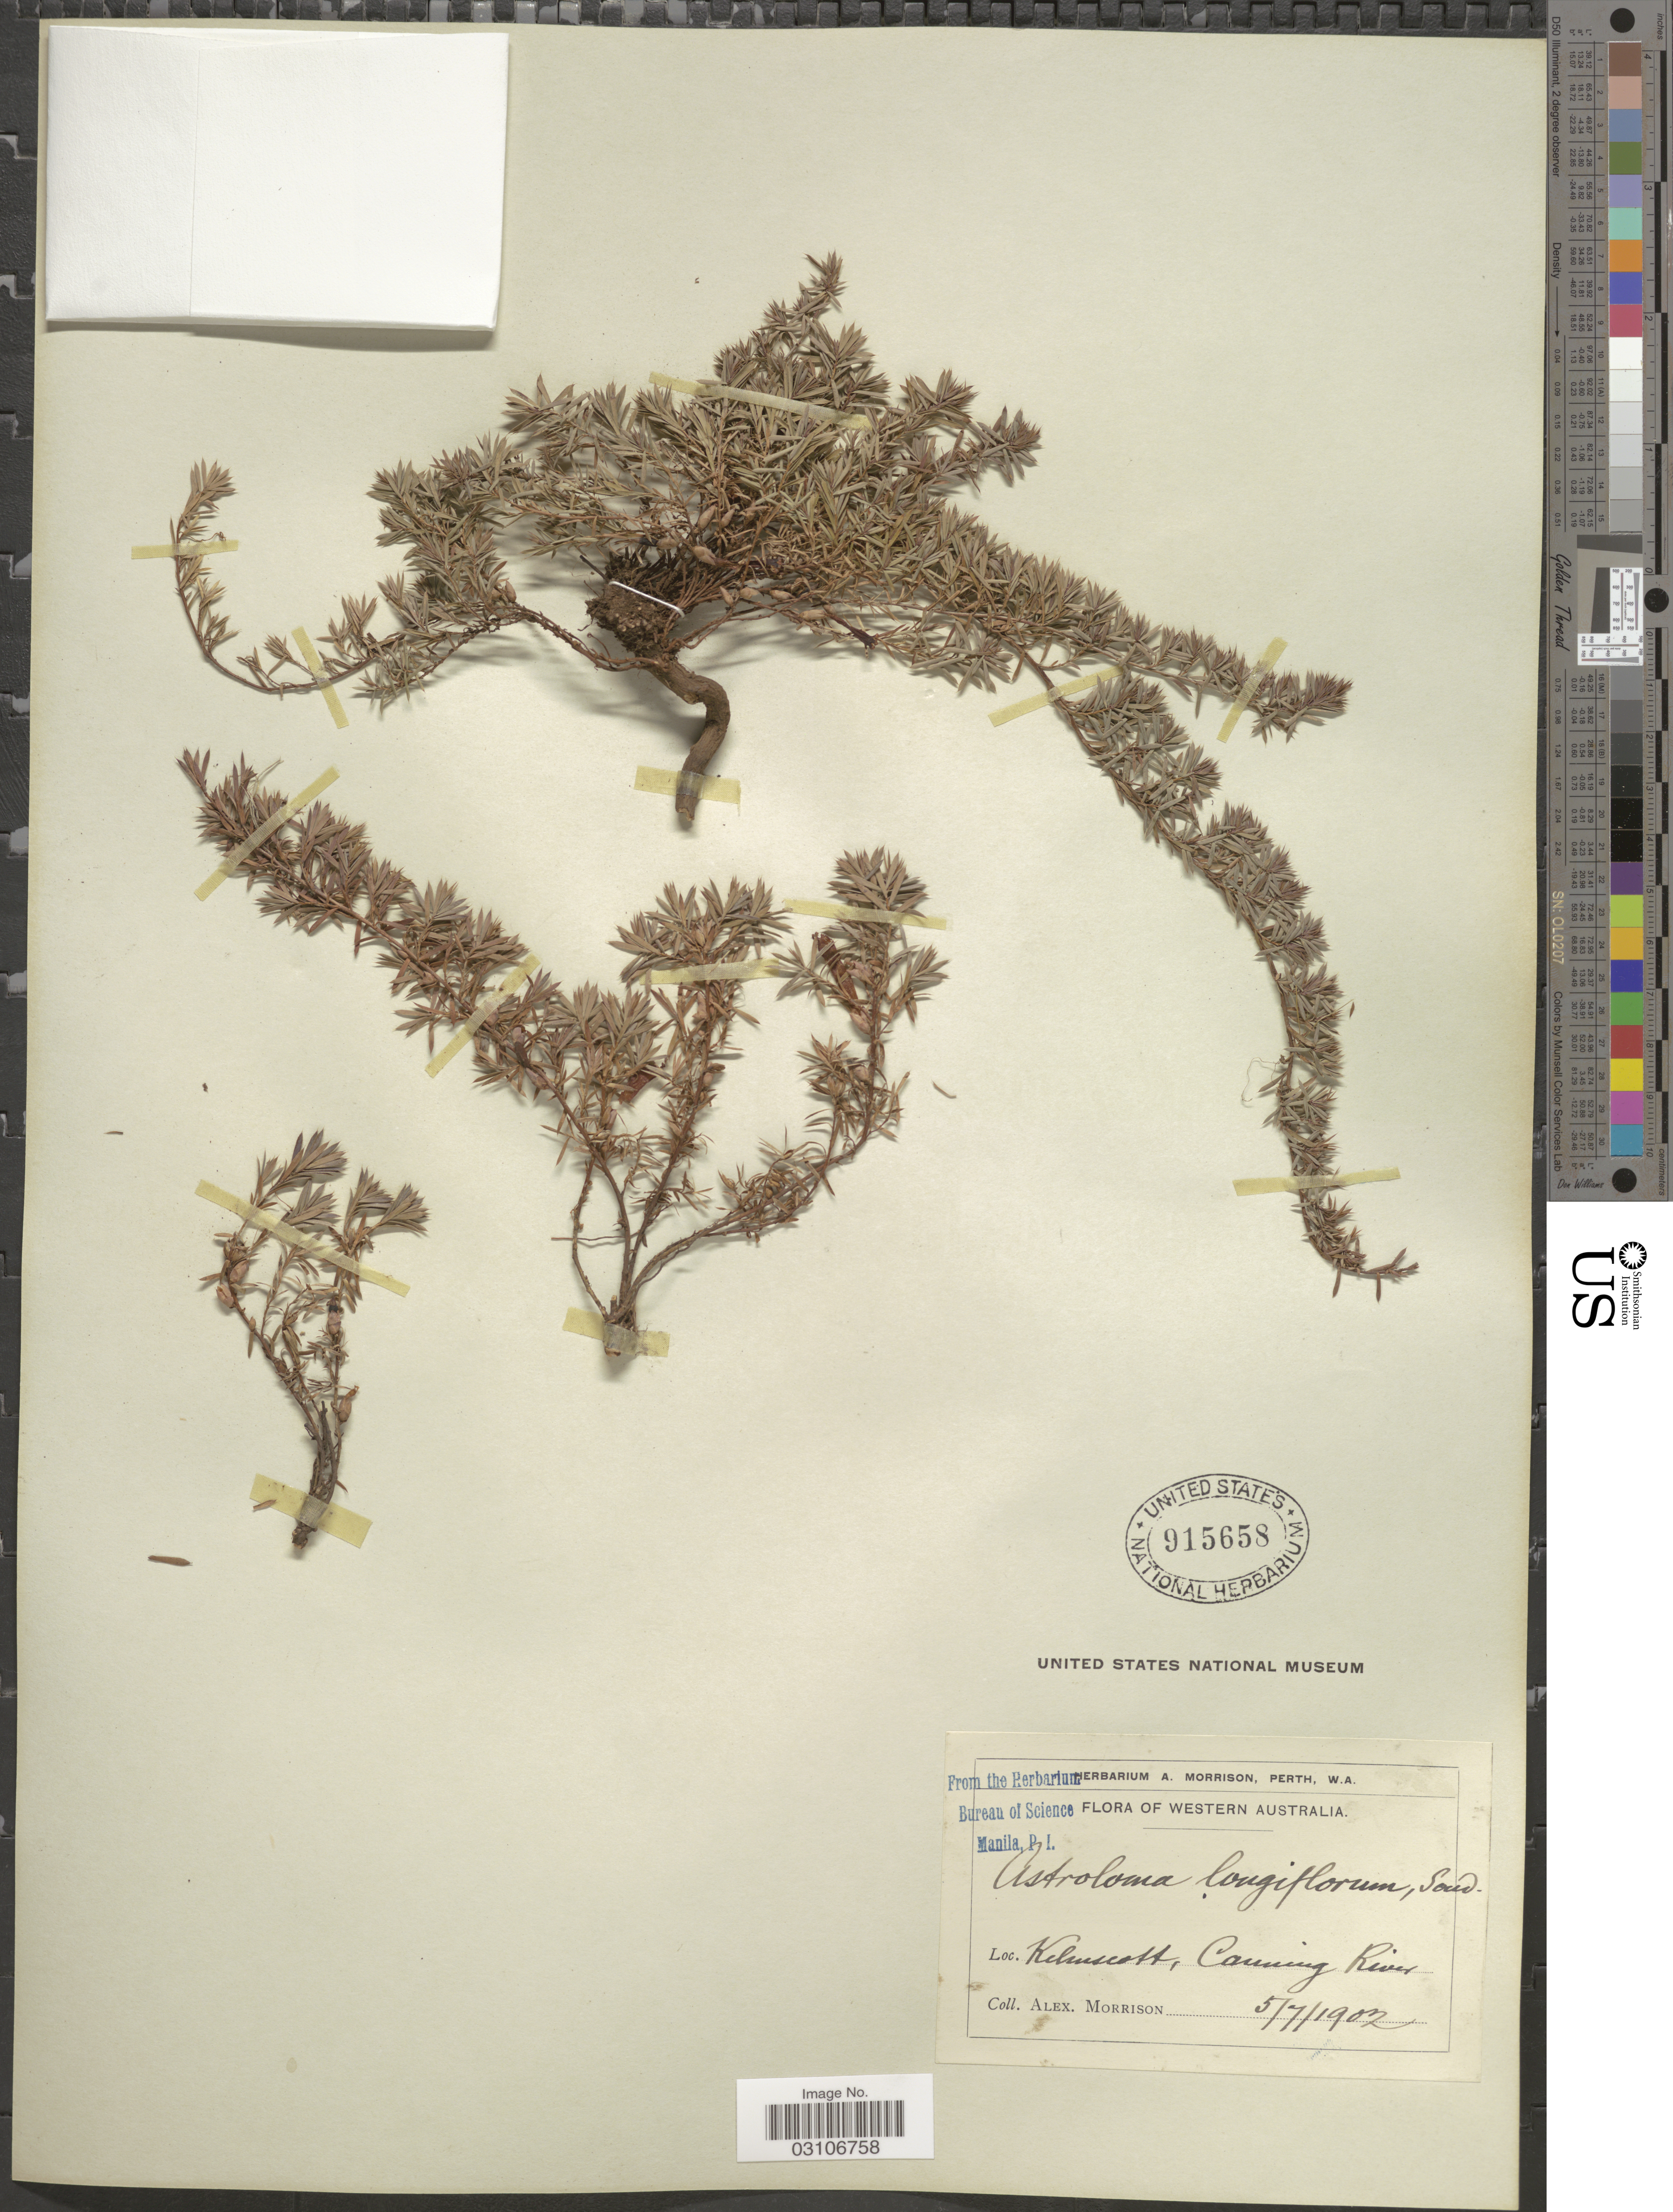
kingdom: Plantae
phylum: Tracheophyta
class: Magnoliopsida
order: Ericales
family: Ericaceae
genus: Astroloma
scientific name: Astroloma longiflorum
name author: Sond.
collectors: A. Morrison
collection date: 1902-07-05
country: Australia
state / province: Western Australia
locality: Kelmscott, Canning River.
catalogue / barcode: US 915658